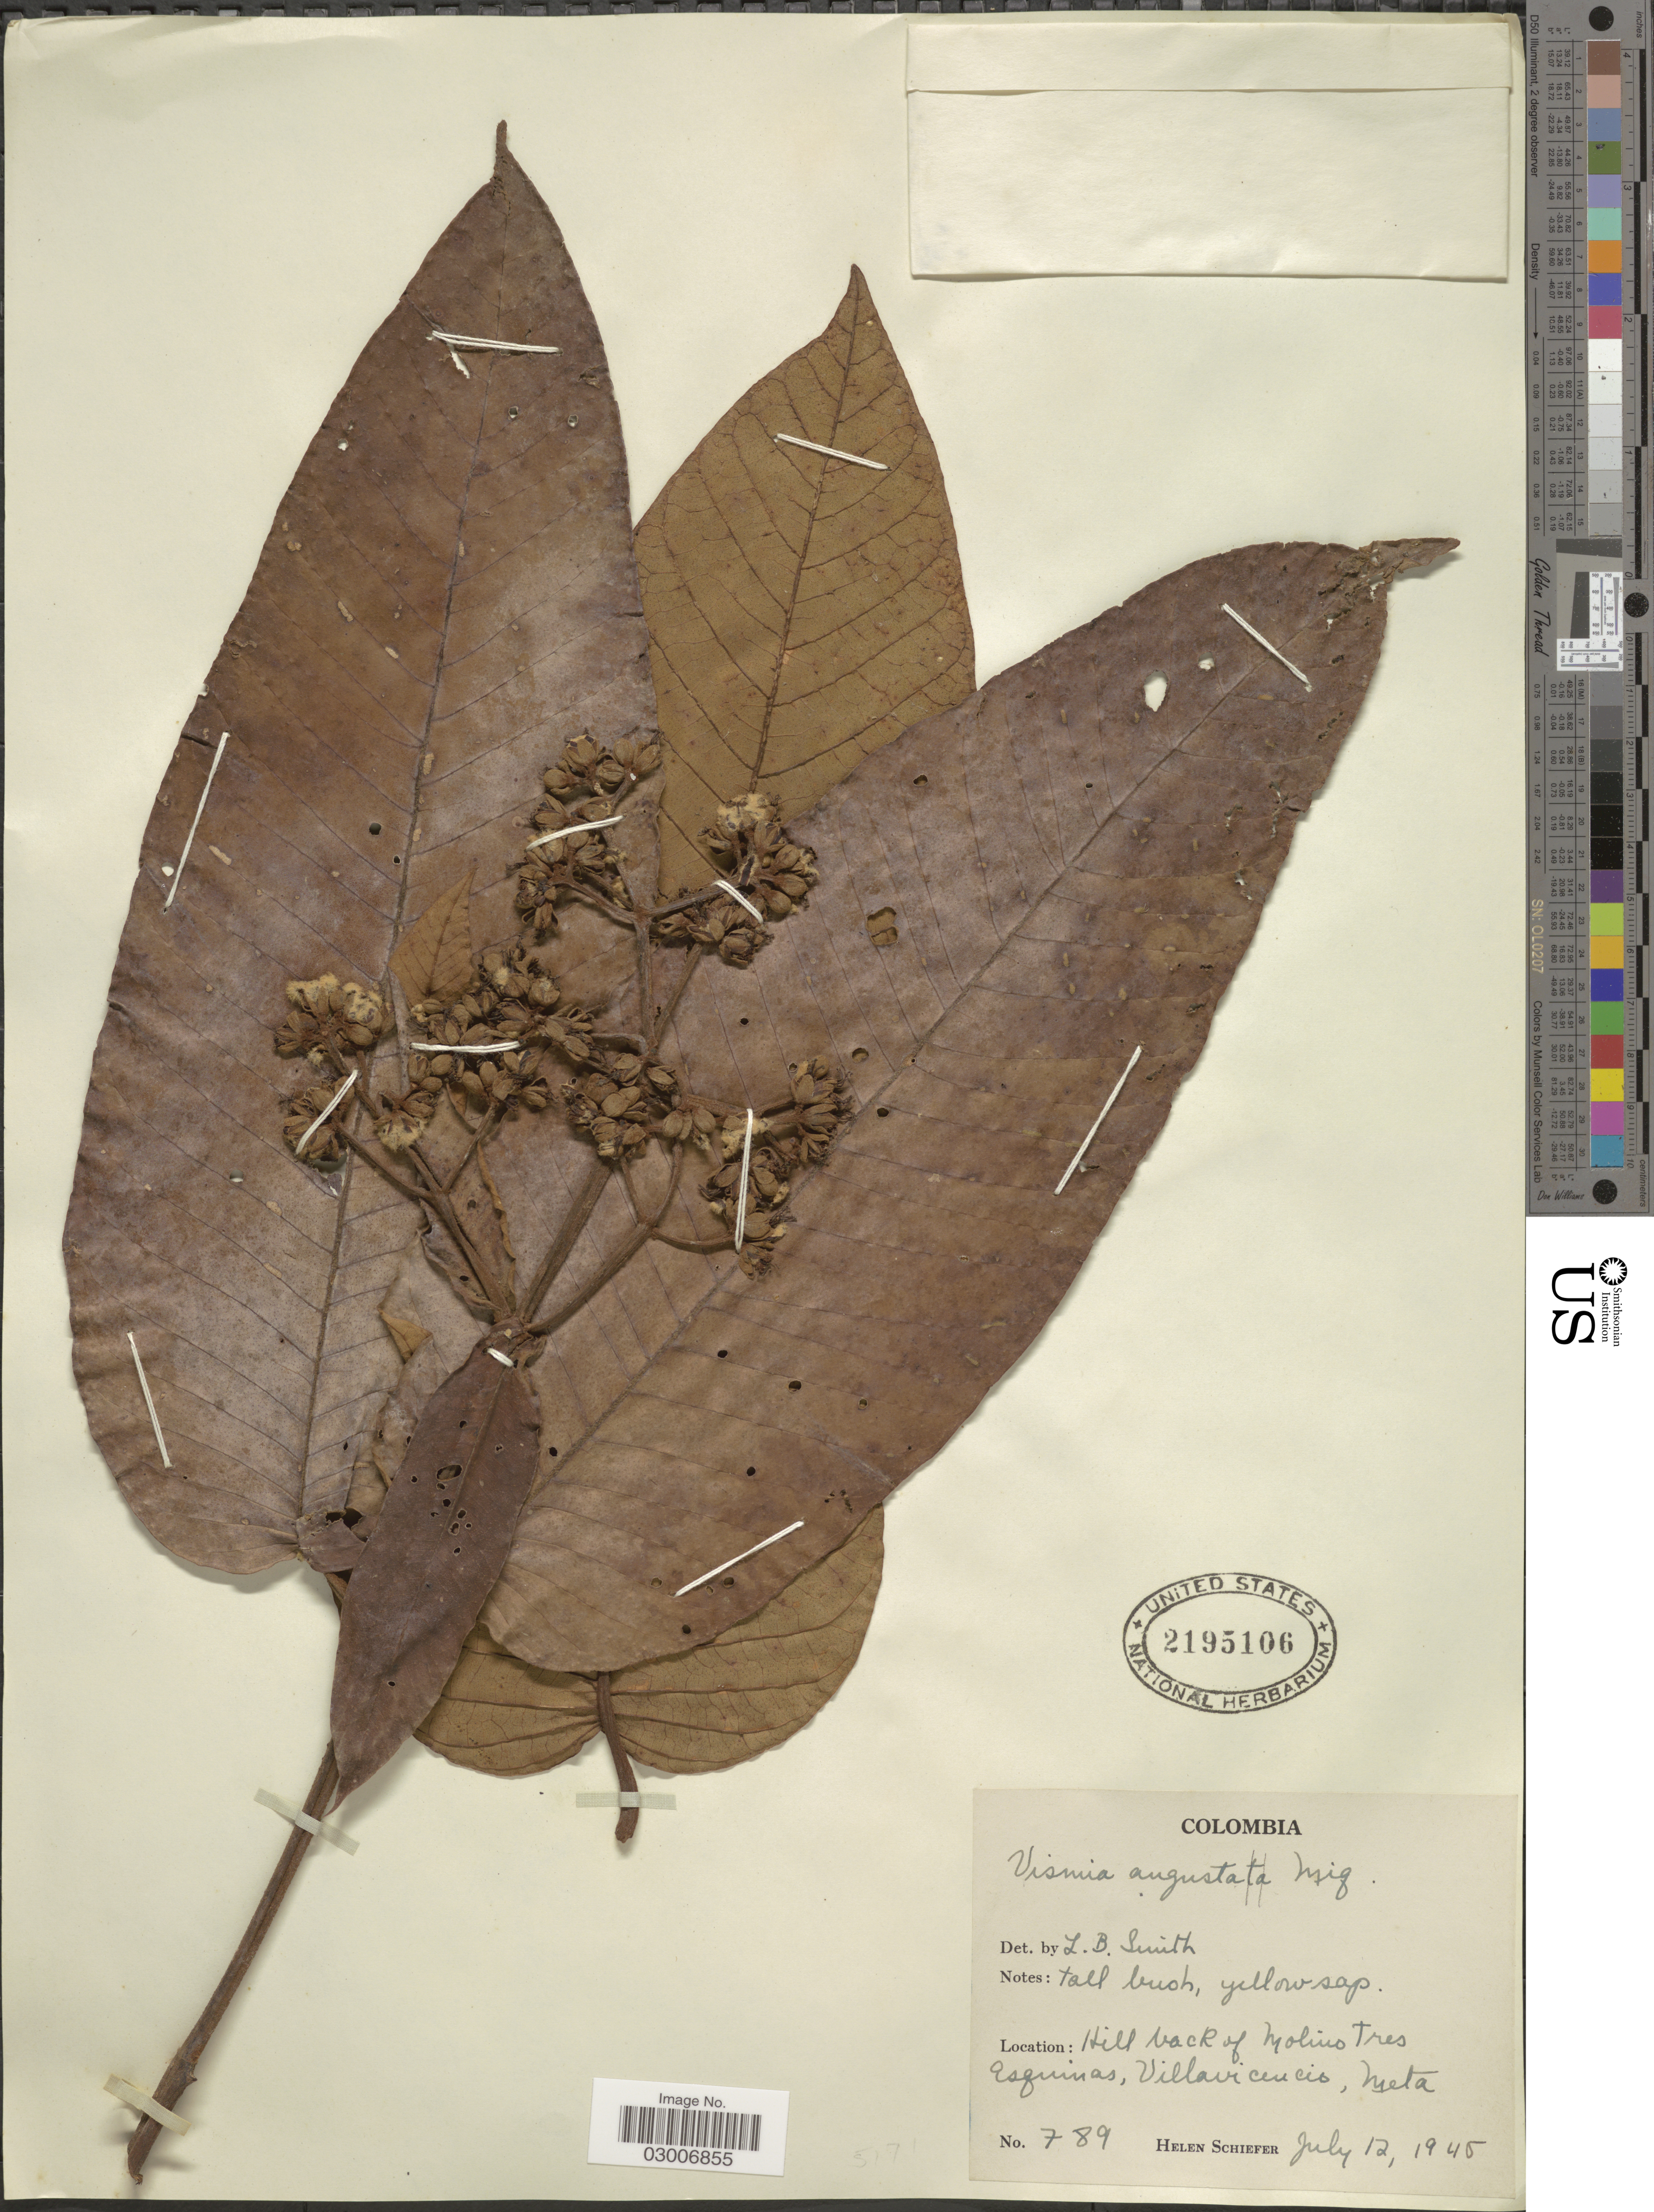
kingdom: Plantae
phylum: Tracheophyta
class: Magnoliopsida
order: Malpighiales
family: Hypericaceae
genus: Vismia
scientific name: Vismia macrophylla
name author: Kunth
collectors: H. Schiefer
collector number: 789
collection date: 1945-07-12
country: Colombia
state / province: Meta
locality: Hill back of Molino Tres Esquinas, Villavicencis, Meta.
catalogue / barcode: US 2195106